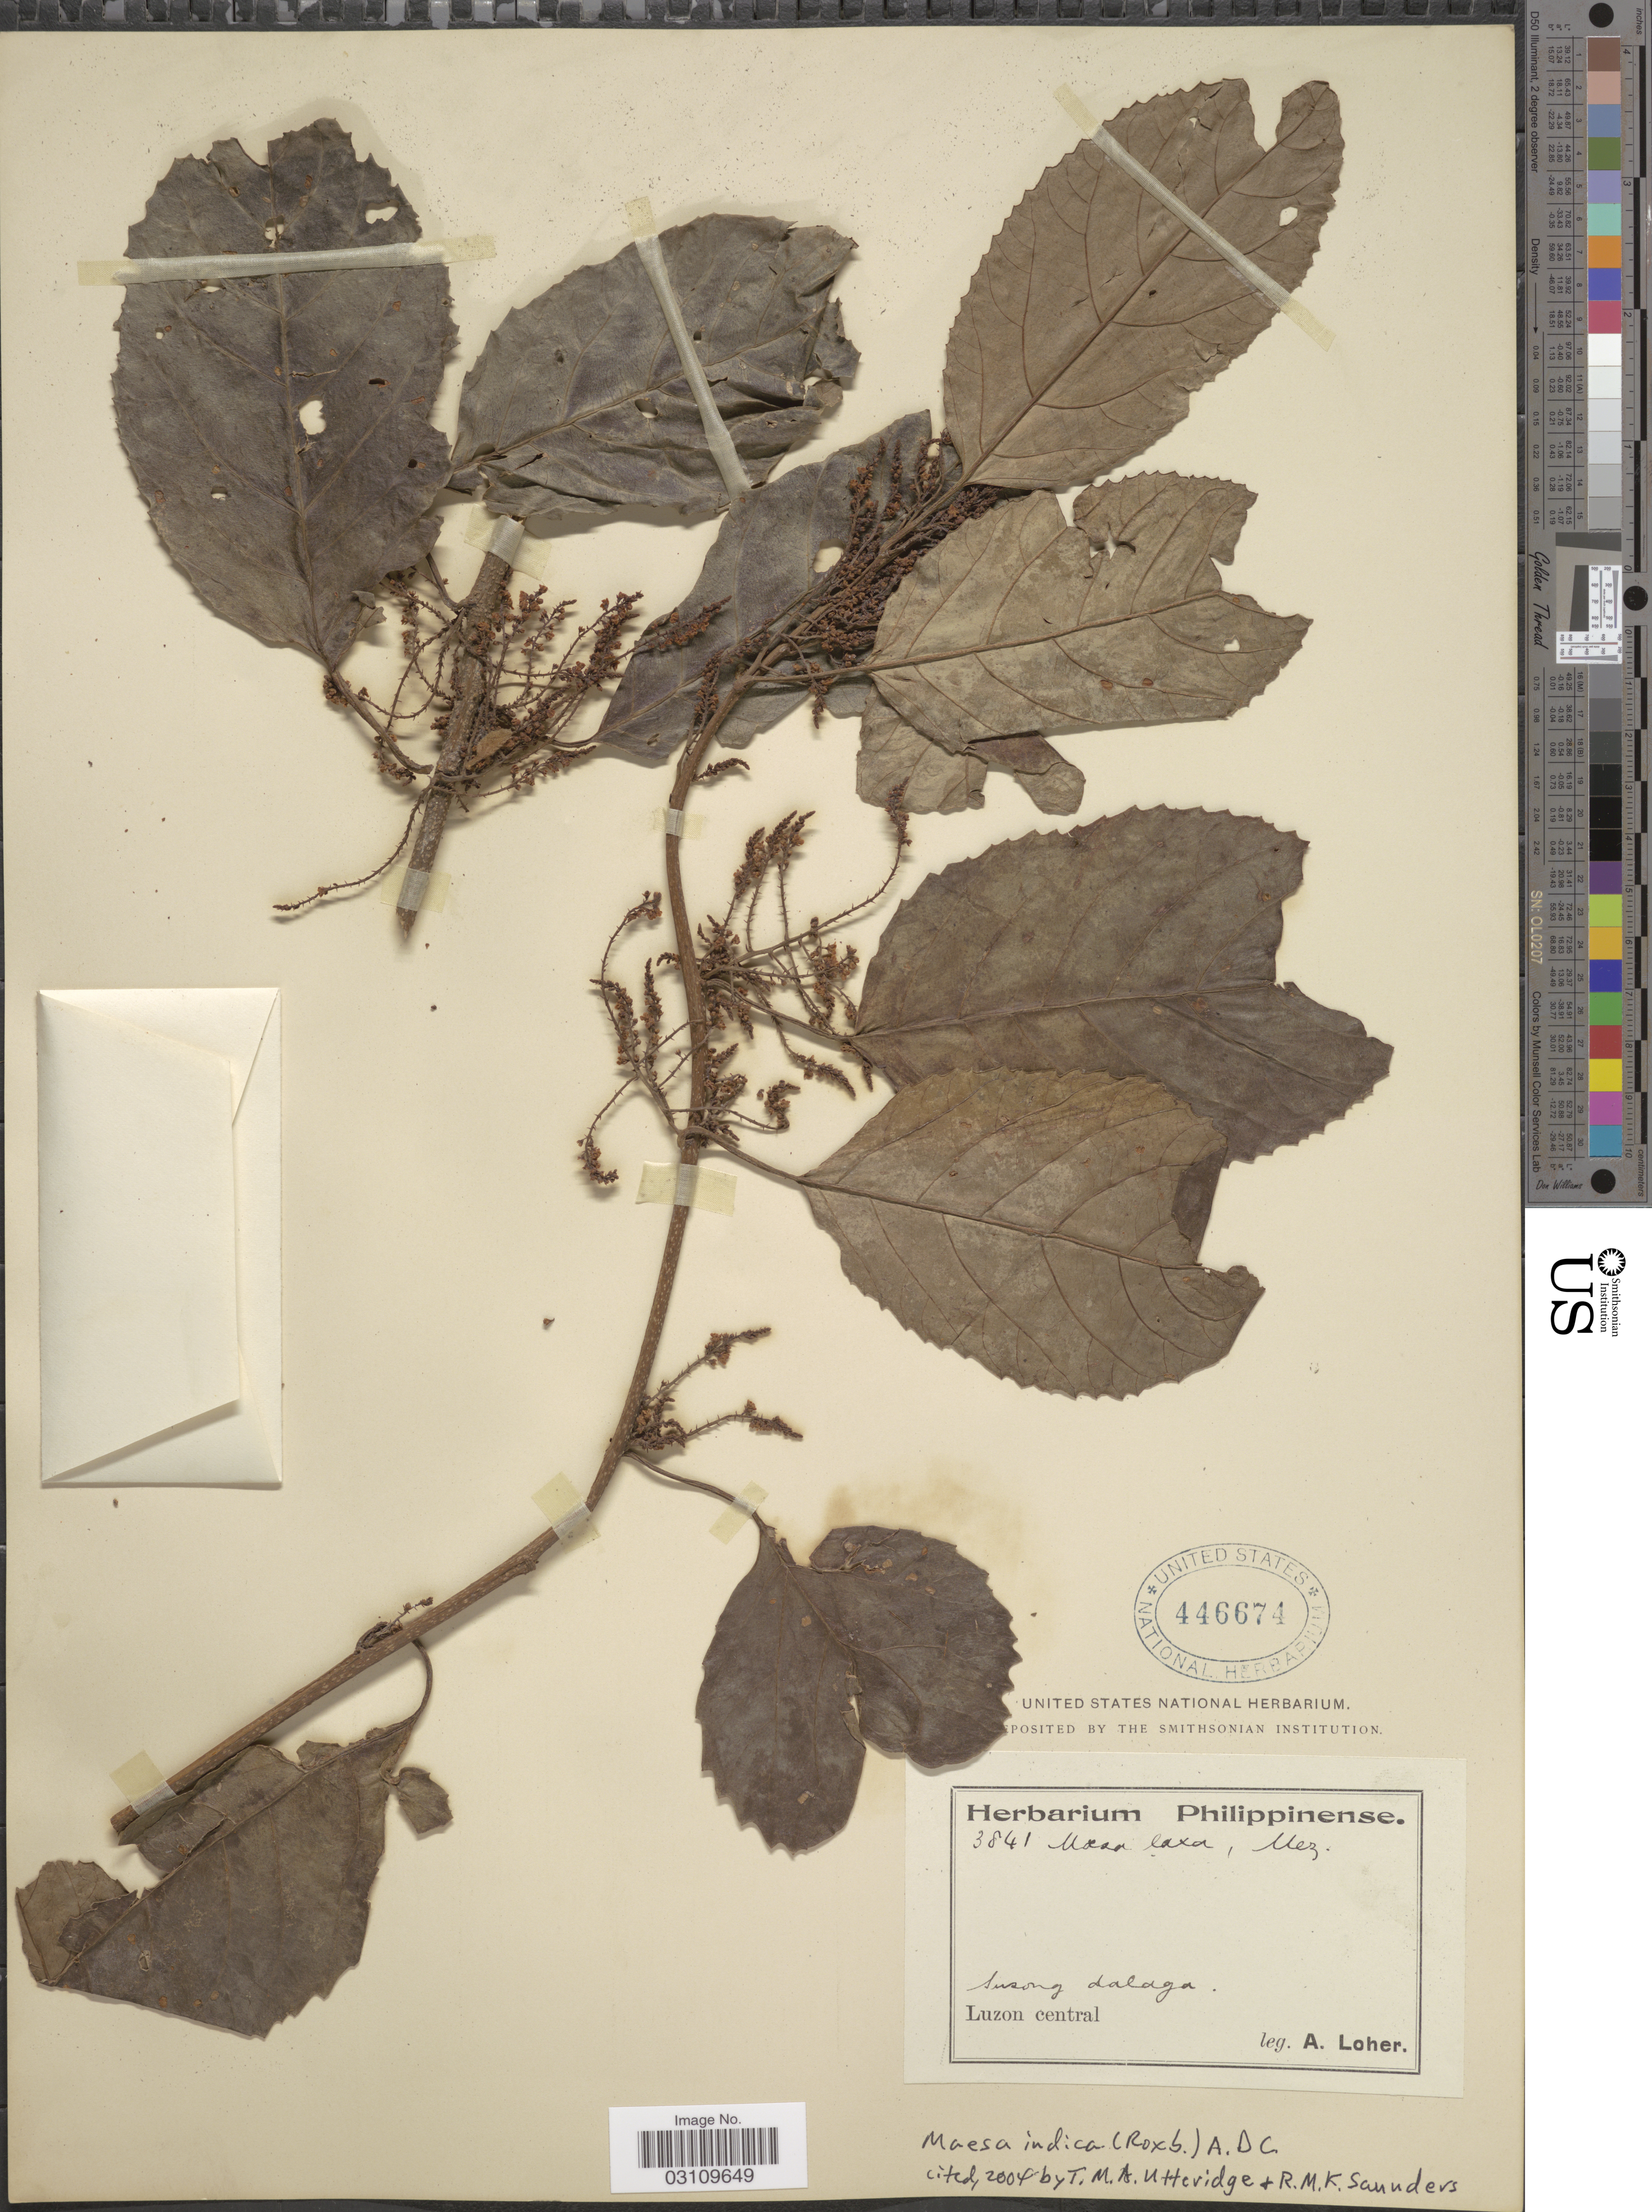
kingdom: Plantae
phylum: Tracheophyta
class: Magnoliopsida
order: Ericales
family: Primulaceae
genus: Maesa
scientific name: Maesa indica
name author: (Roxb.) A. DC.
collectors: A. Loher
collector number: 3841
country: Philippines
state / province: Central Luzon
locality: Susong dalaga. Luzon central.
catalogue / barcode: US 446674